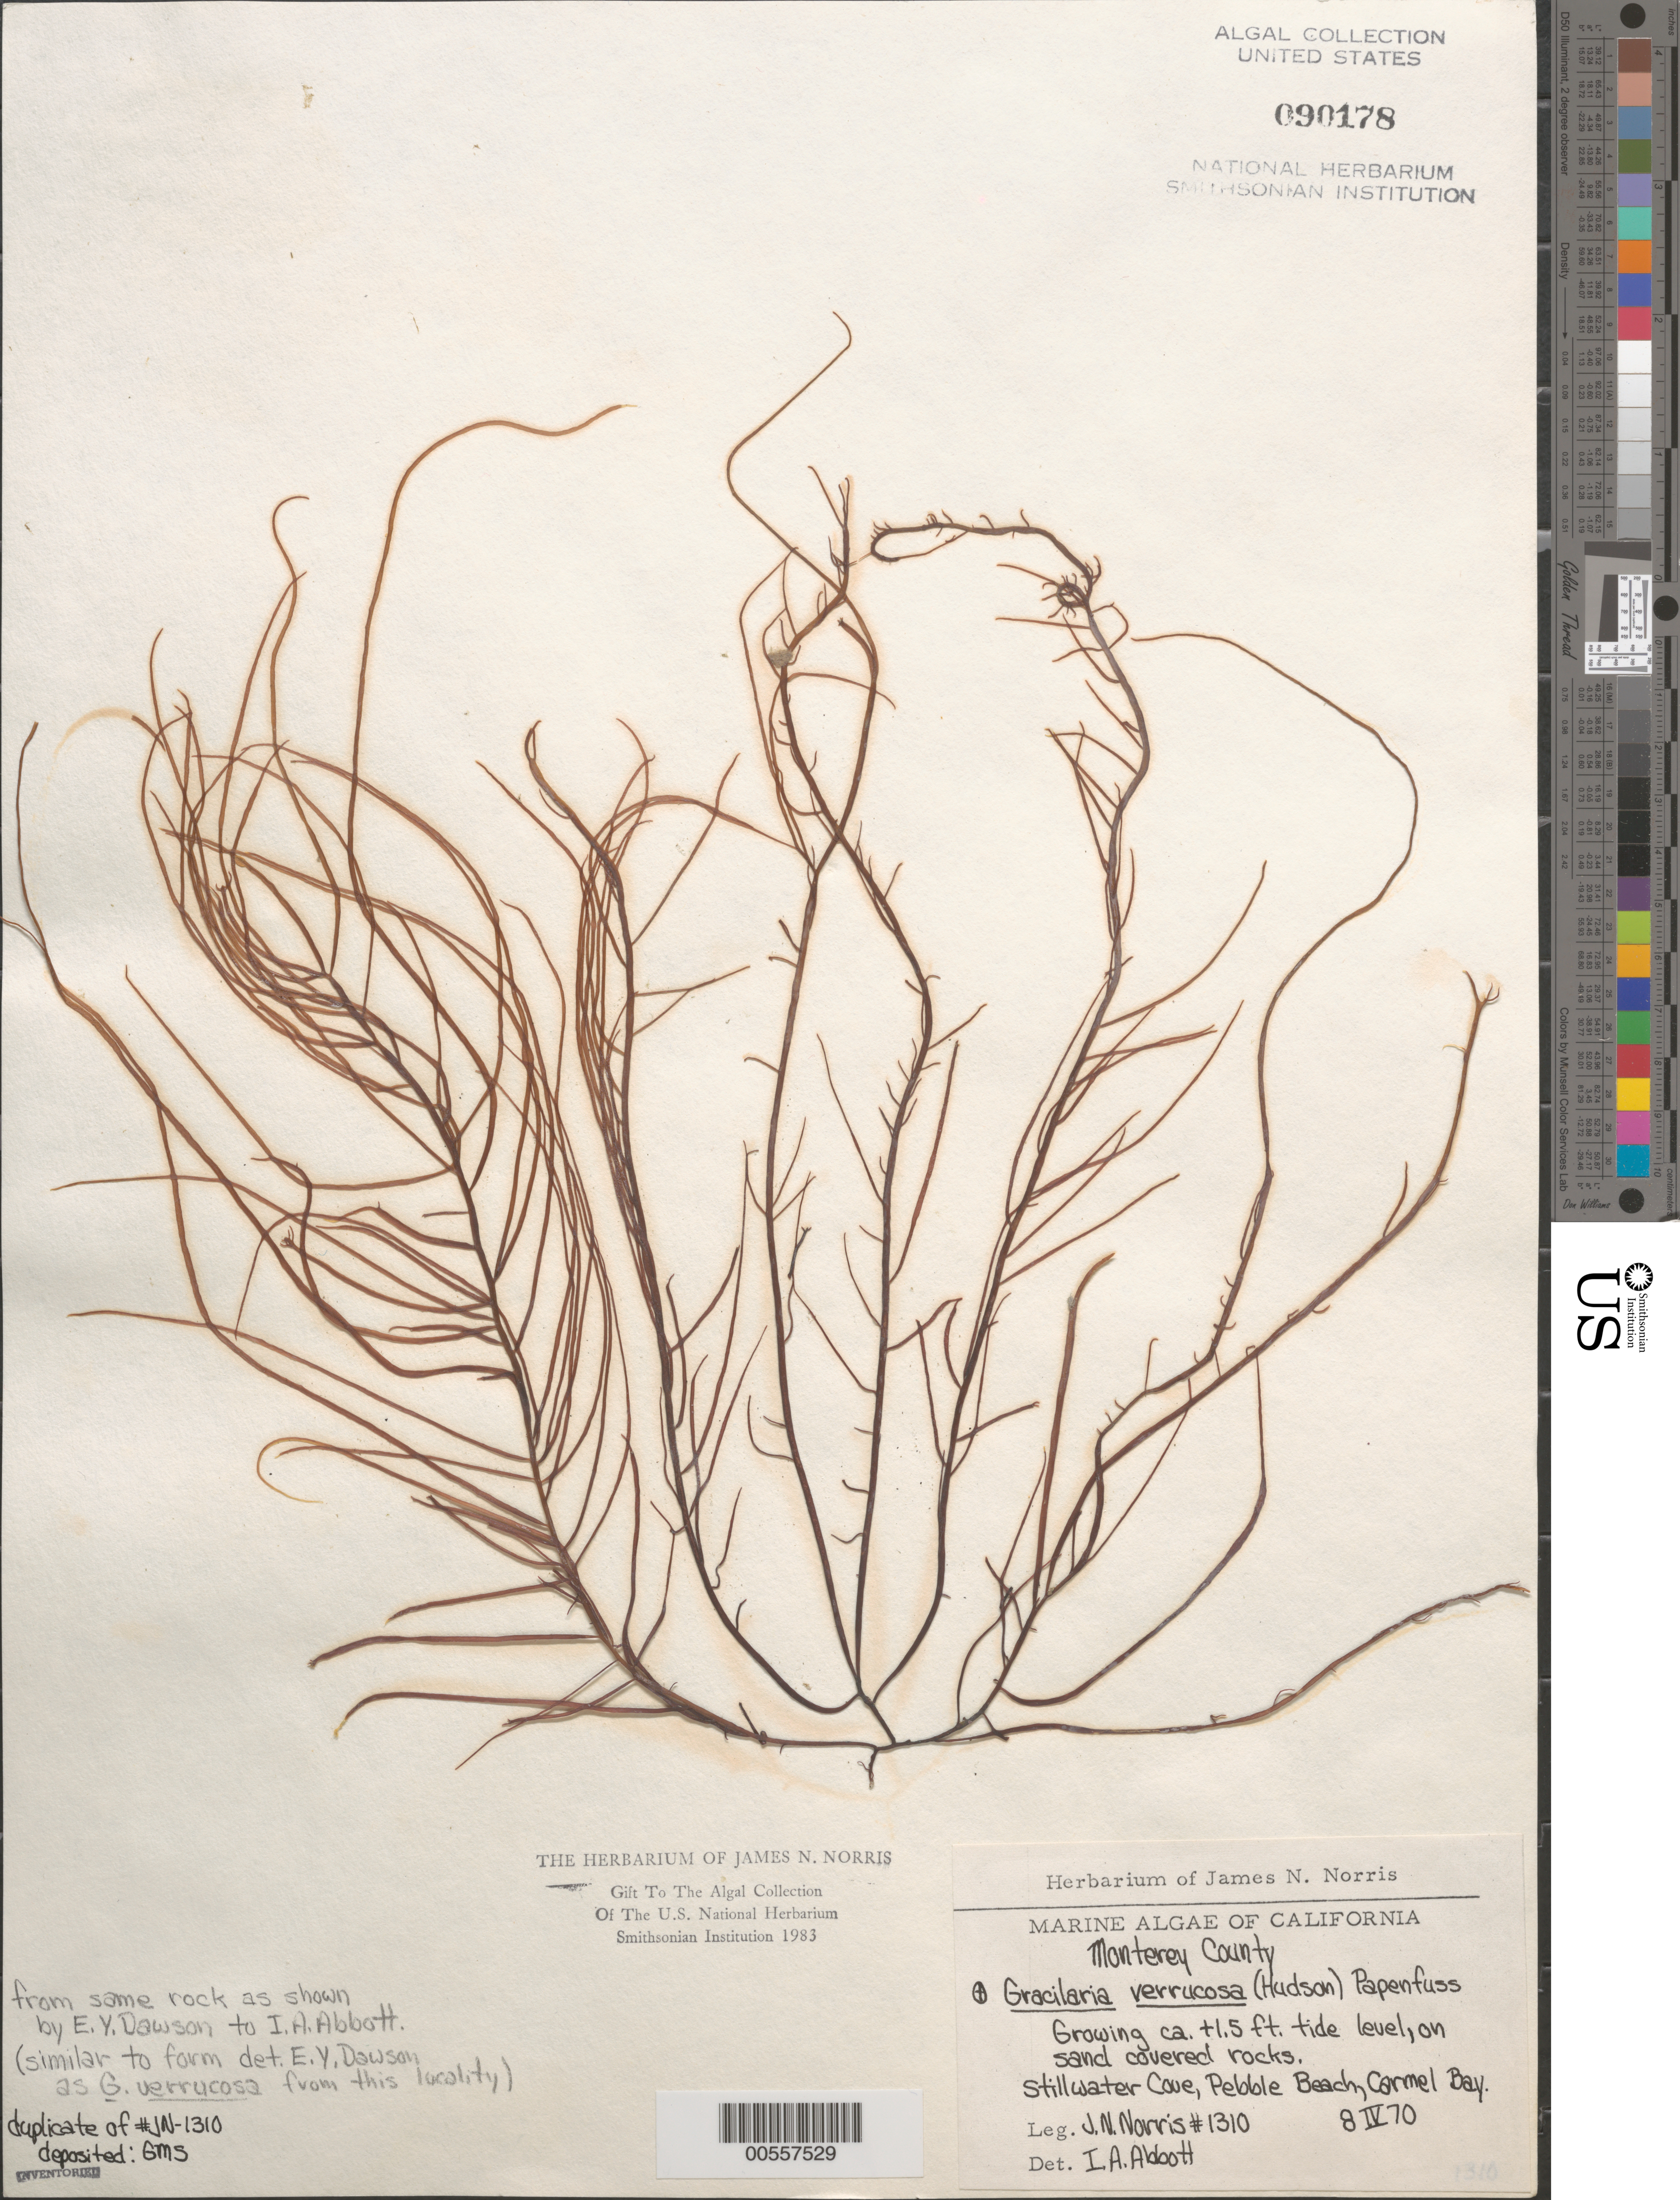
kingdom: Plantae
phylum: Rhodophyta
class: Florideophyceae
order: Gracilariales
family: Gracilariaceae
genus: Gracilariopsis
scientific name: Gracilariopsis longissima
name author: (S.G. Gmel.) Steentoft et al.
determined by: Algae name updating Project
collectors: J. N. Norris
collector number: JN-1310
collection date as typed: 08 Apr 1970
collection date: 1970-04-08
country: United States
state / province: California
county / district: Monterey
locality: Stillwater Cove, Pebble Beach, Carmel Bay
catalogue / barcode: US 90178